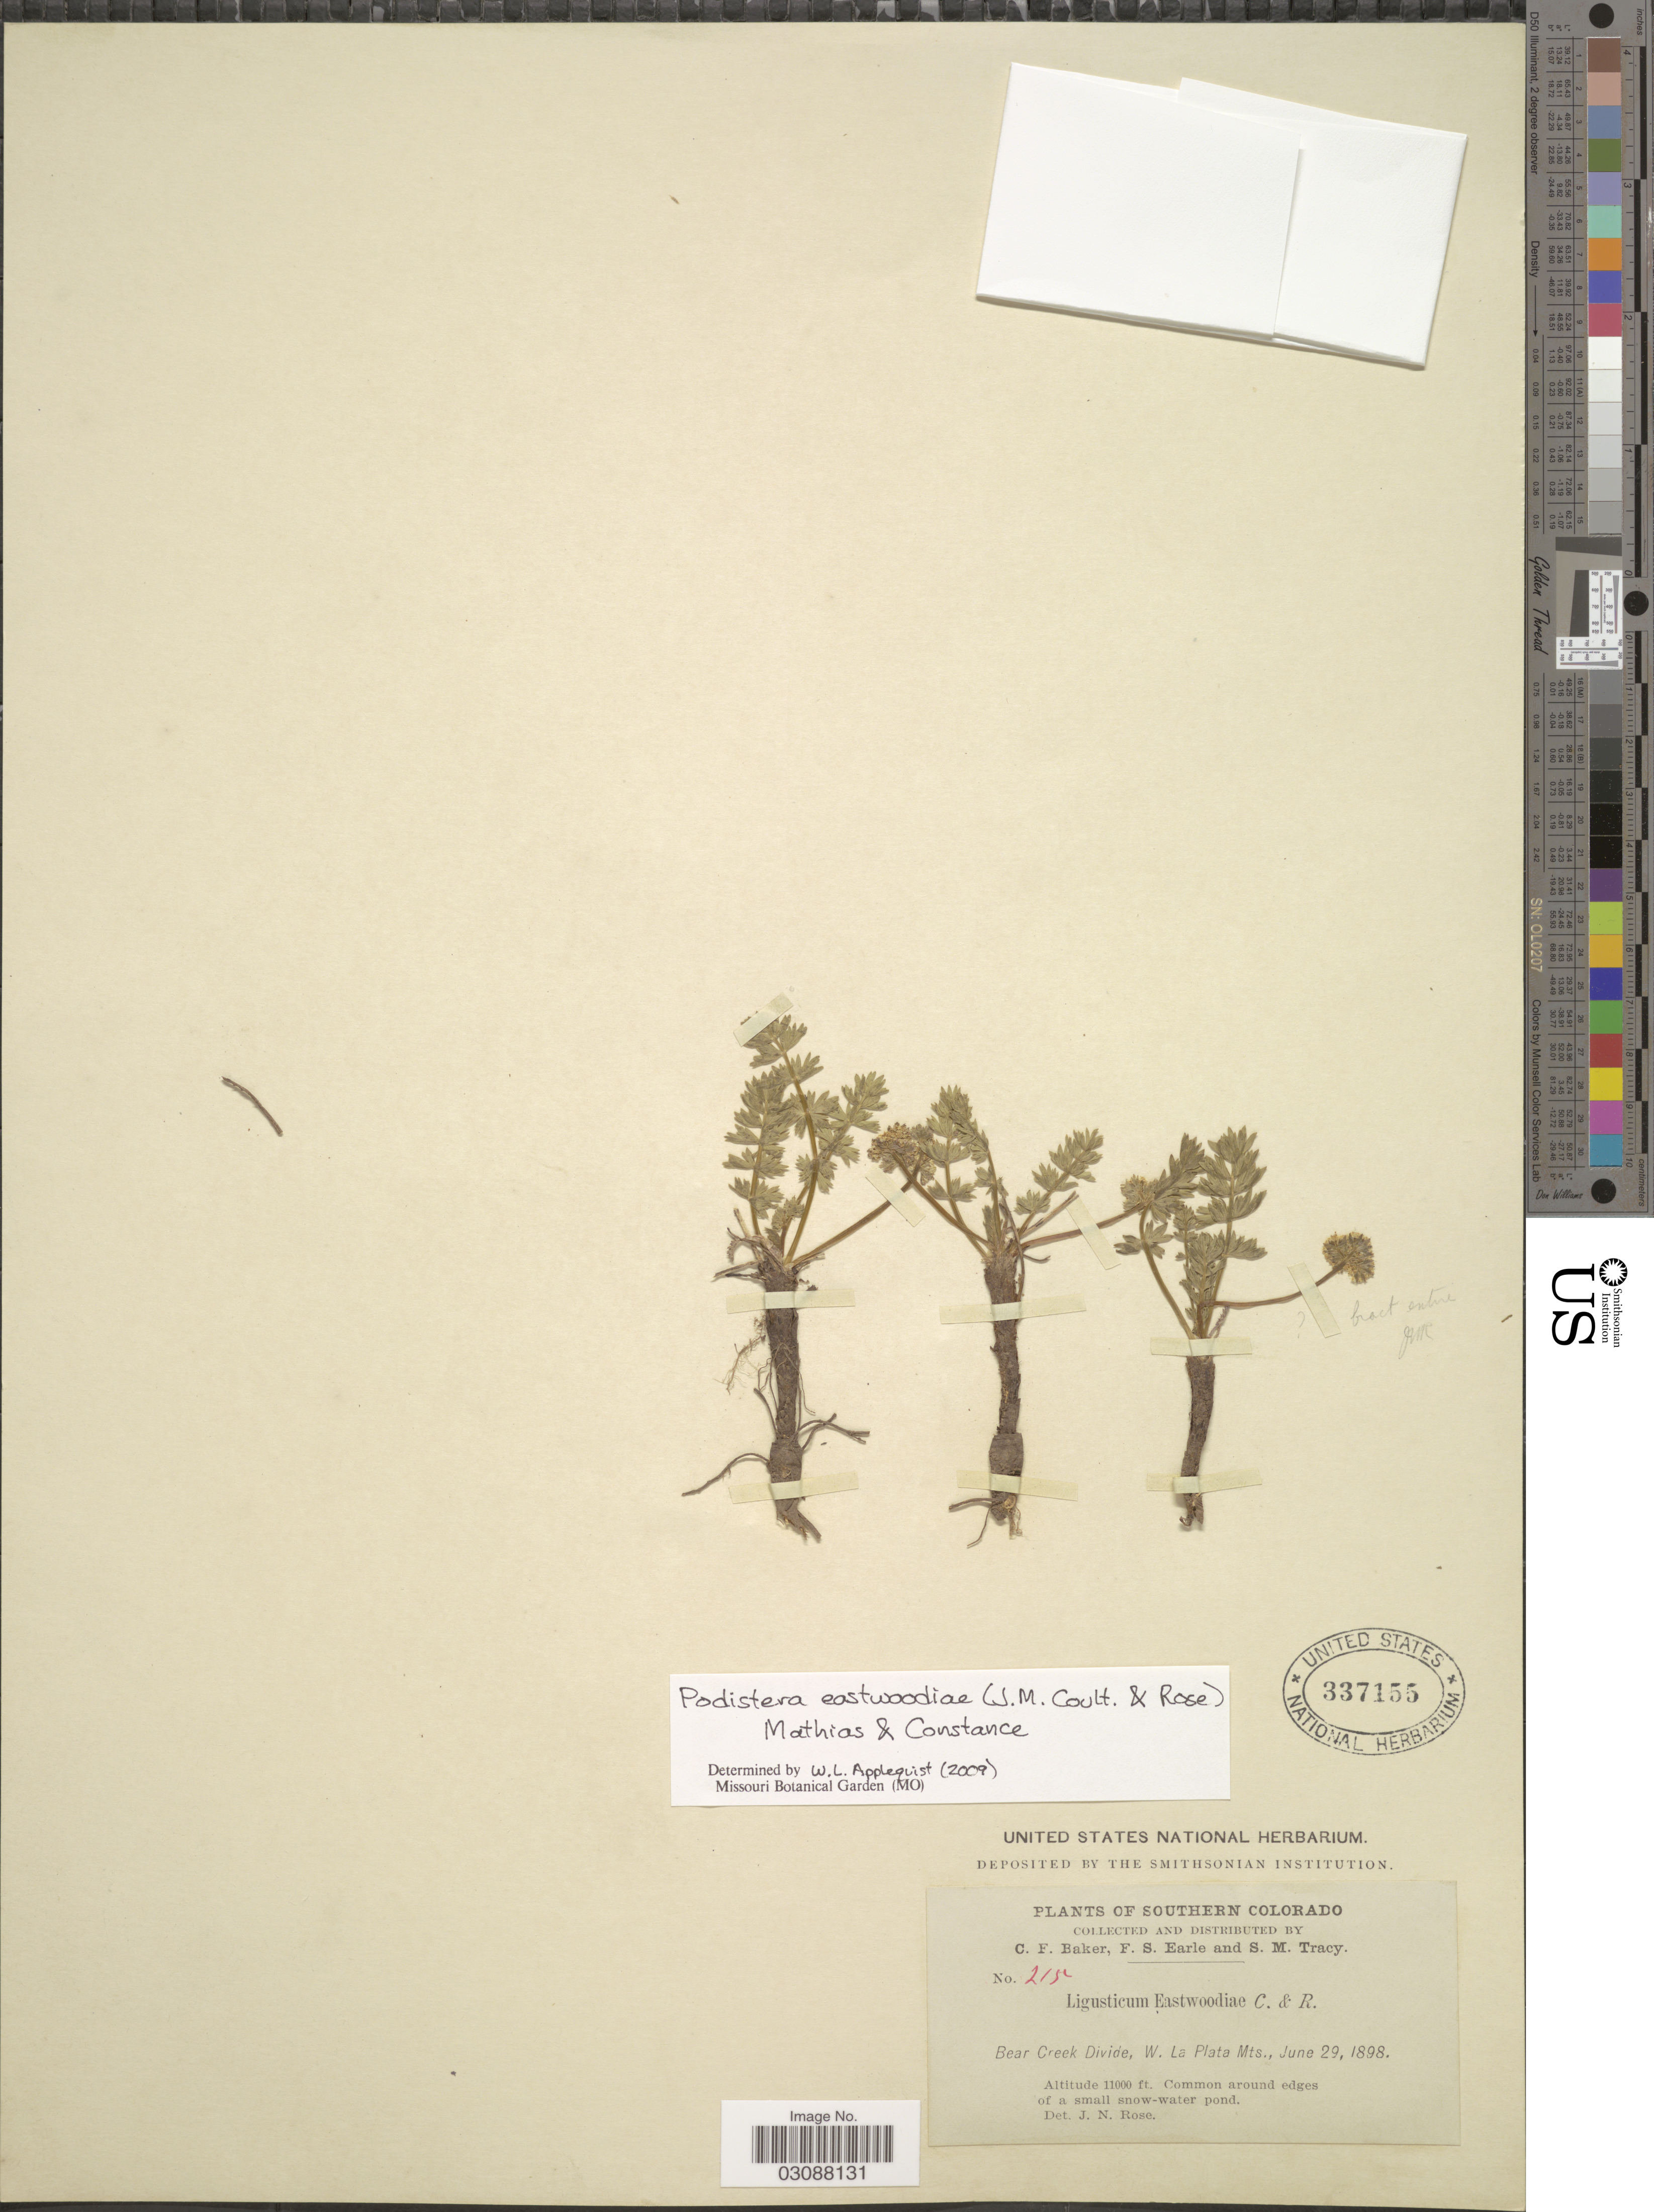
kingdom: Plantae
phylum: Tracheophyta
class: Magnoliopsida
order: Apiales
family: Apiaceae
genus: Podistera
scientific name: Podistera eastwoodiae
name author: (J.M. Coult. & Rose) Mathias & Constance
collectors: C. F. Baker, F. S. Earle & S. M. Tracy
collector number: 215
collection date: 1898-06-29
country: United States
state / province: Colorado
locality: Southern Colorado. Bear Creek Divide, W. La Plata Mts.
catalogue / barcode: US 337155